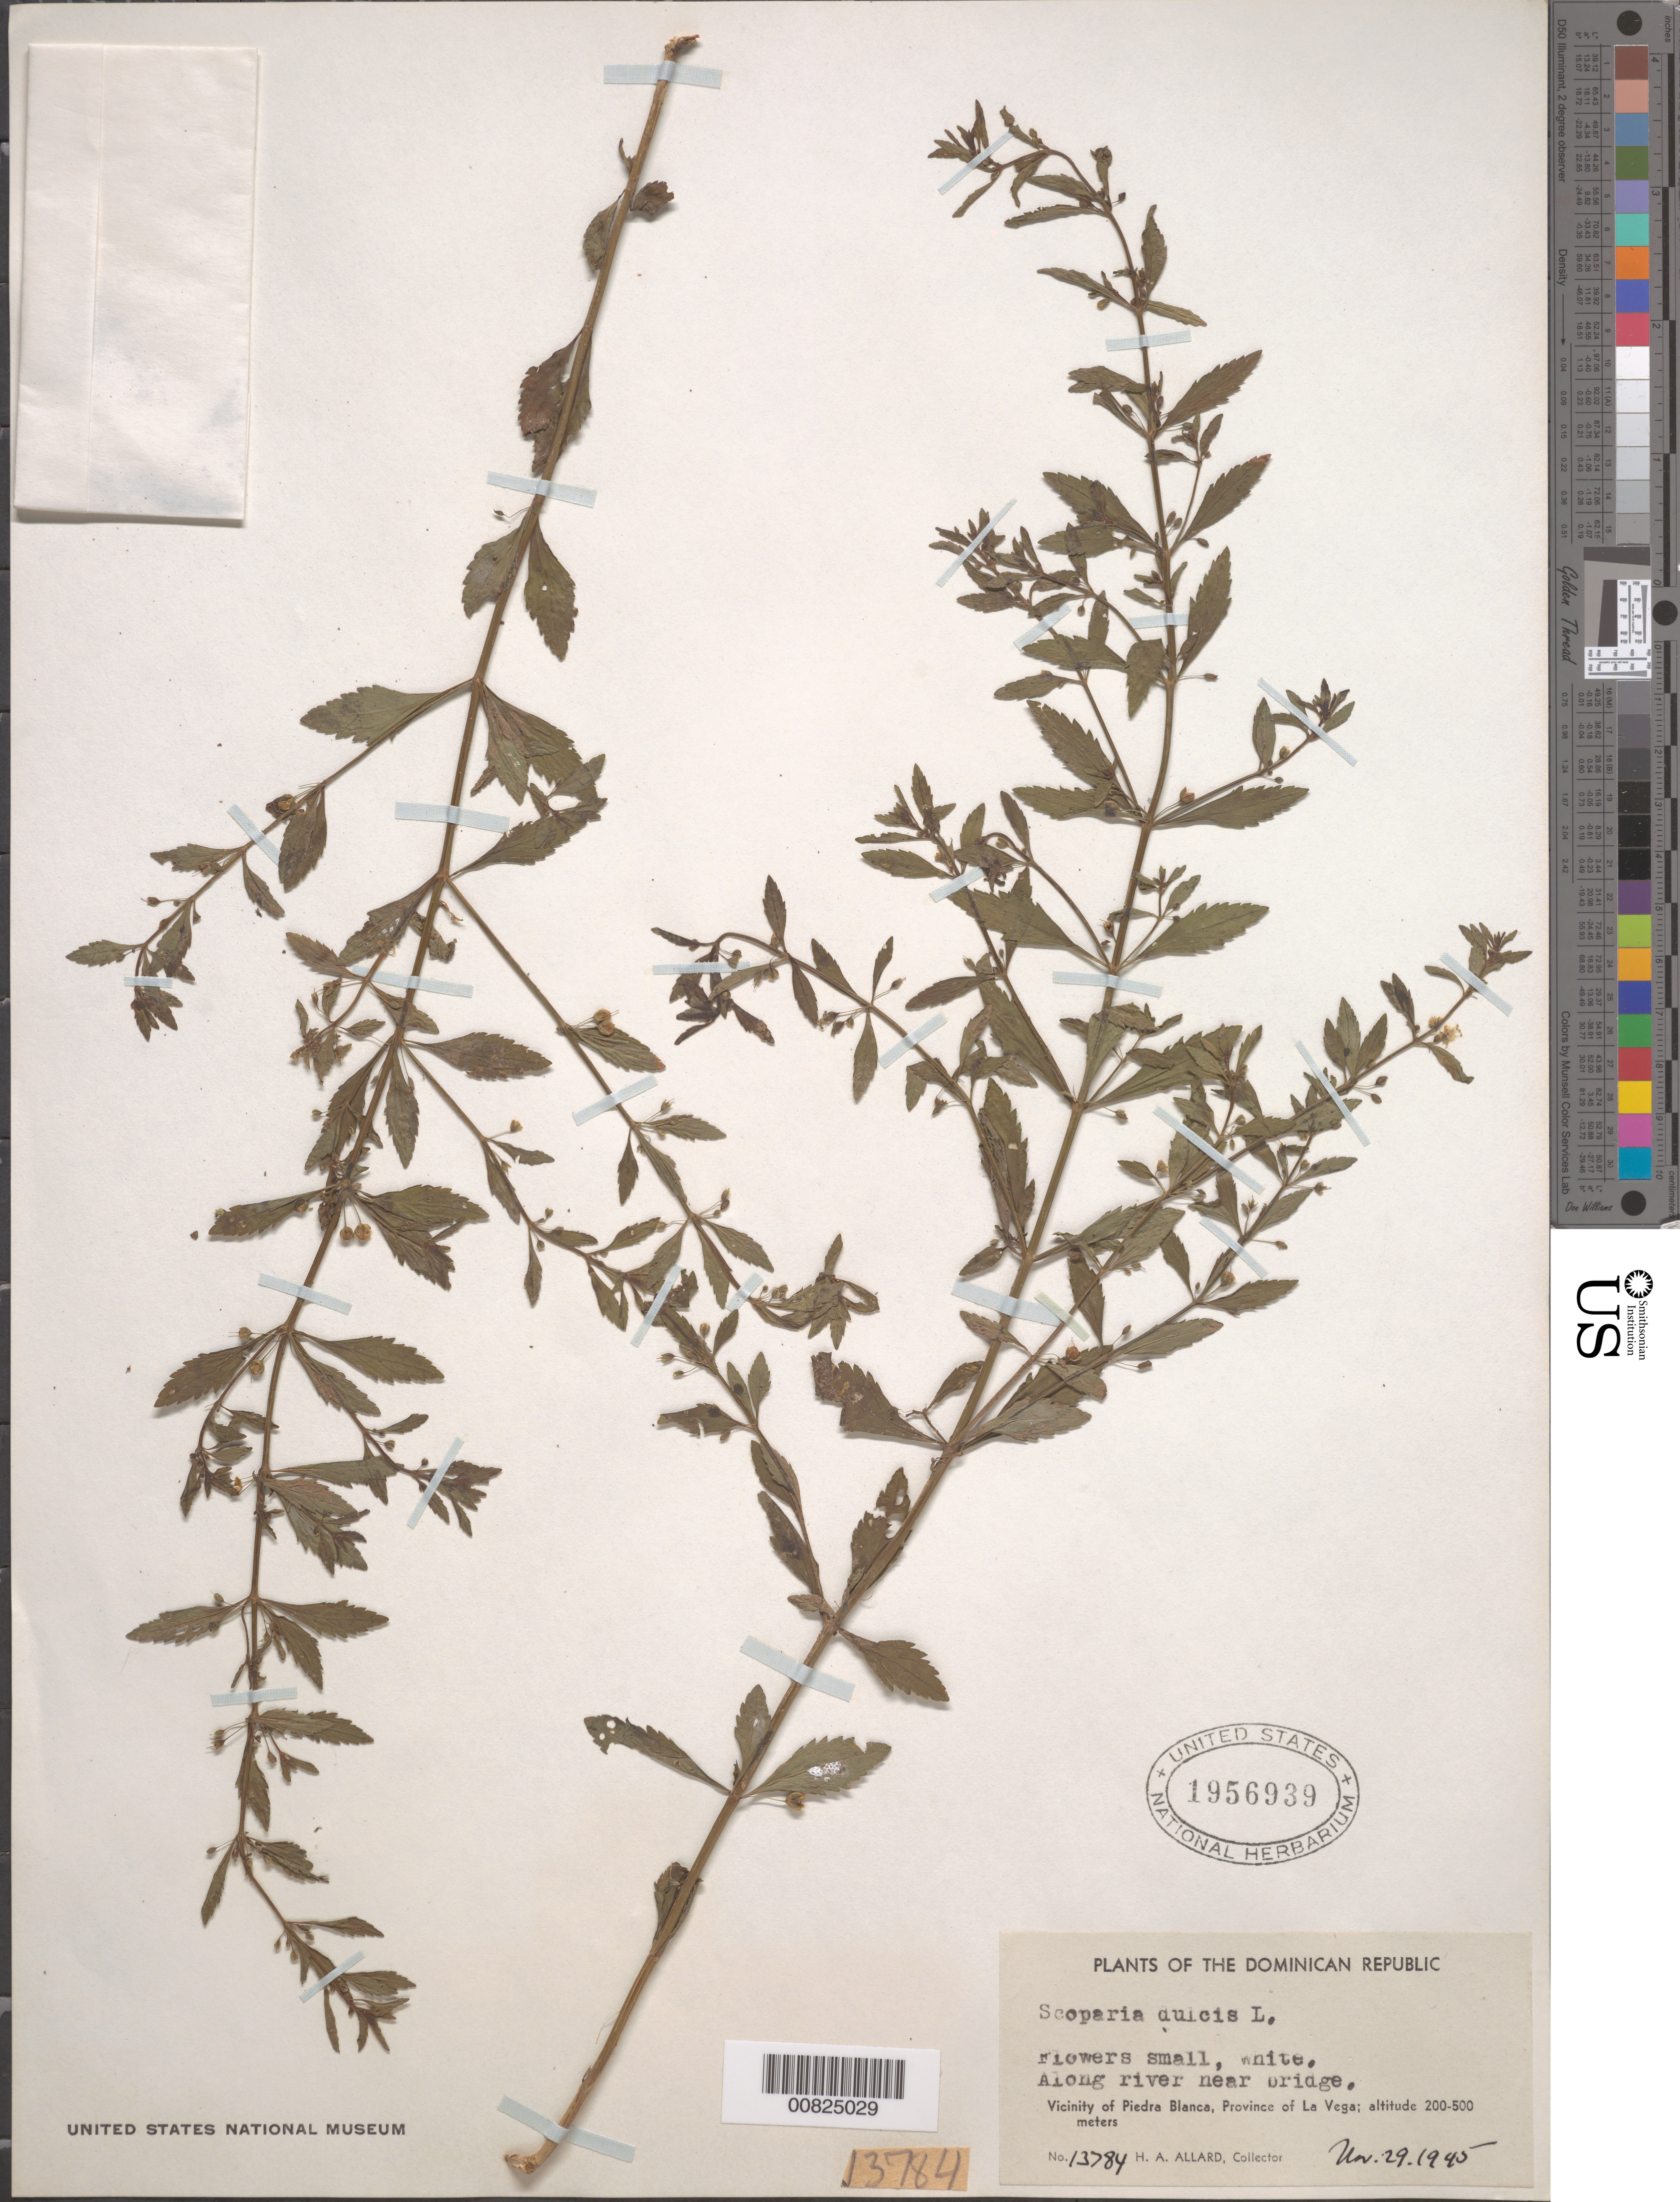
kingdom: Plantae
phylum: Tracheophyta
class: Magnoliopsida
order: Lamiales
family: Plantaginaceae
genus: Scoparia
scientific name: Scoparia dulcis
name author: L.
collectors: H. A. Allard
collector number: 13784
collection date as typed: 29 Nov 1945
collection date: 1945-11-29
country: Dominican Republic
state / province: La Vega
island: Hispaniola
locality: Vicinity of Piedra Blanca, along river near bridge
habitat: Riverside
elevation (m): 200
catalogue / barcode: US 1956939